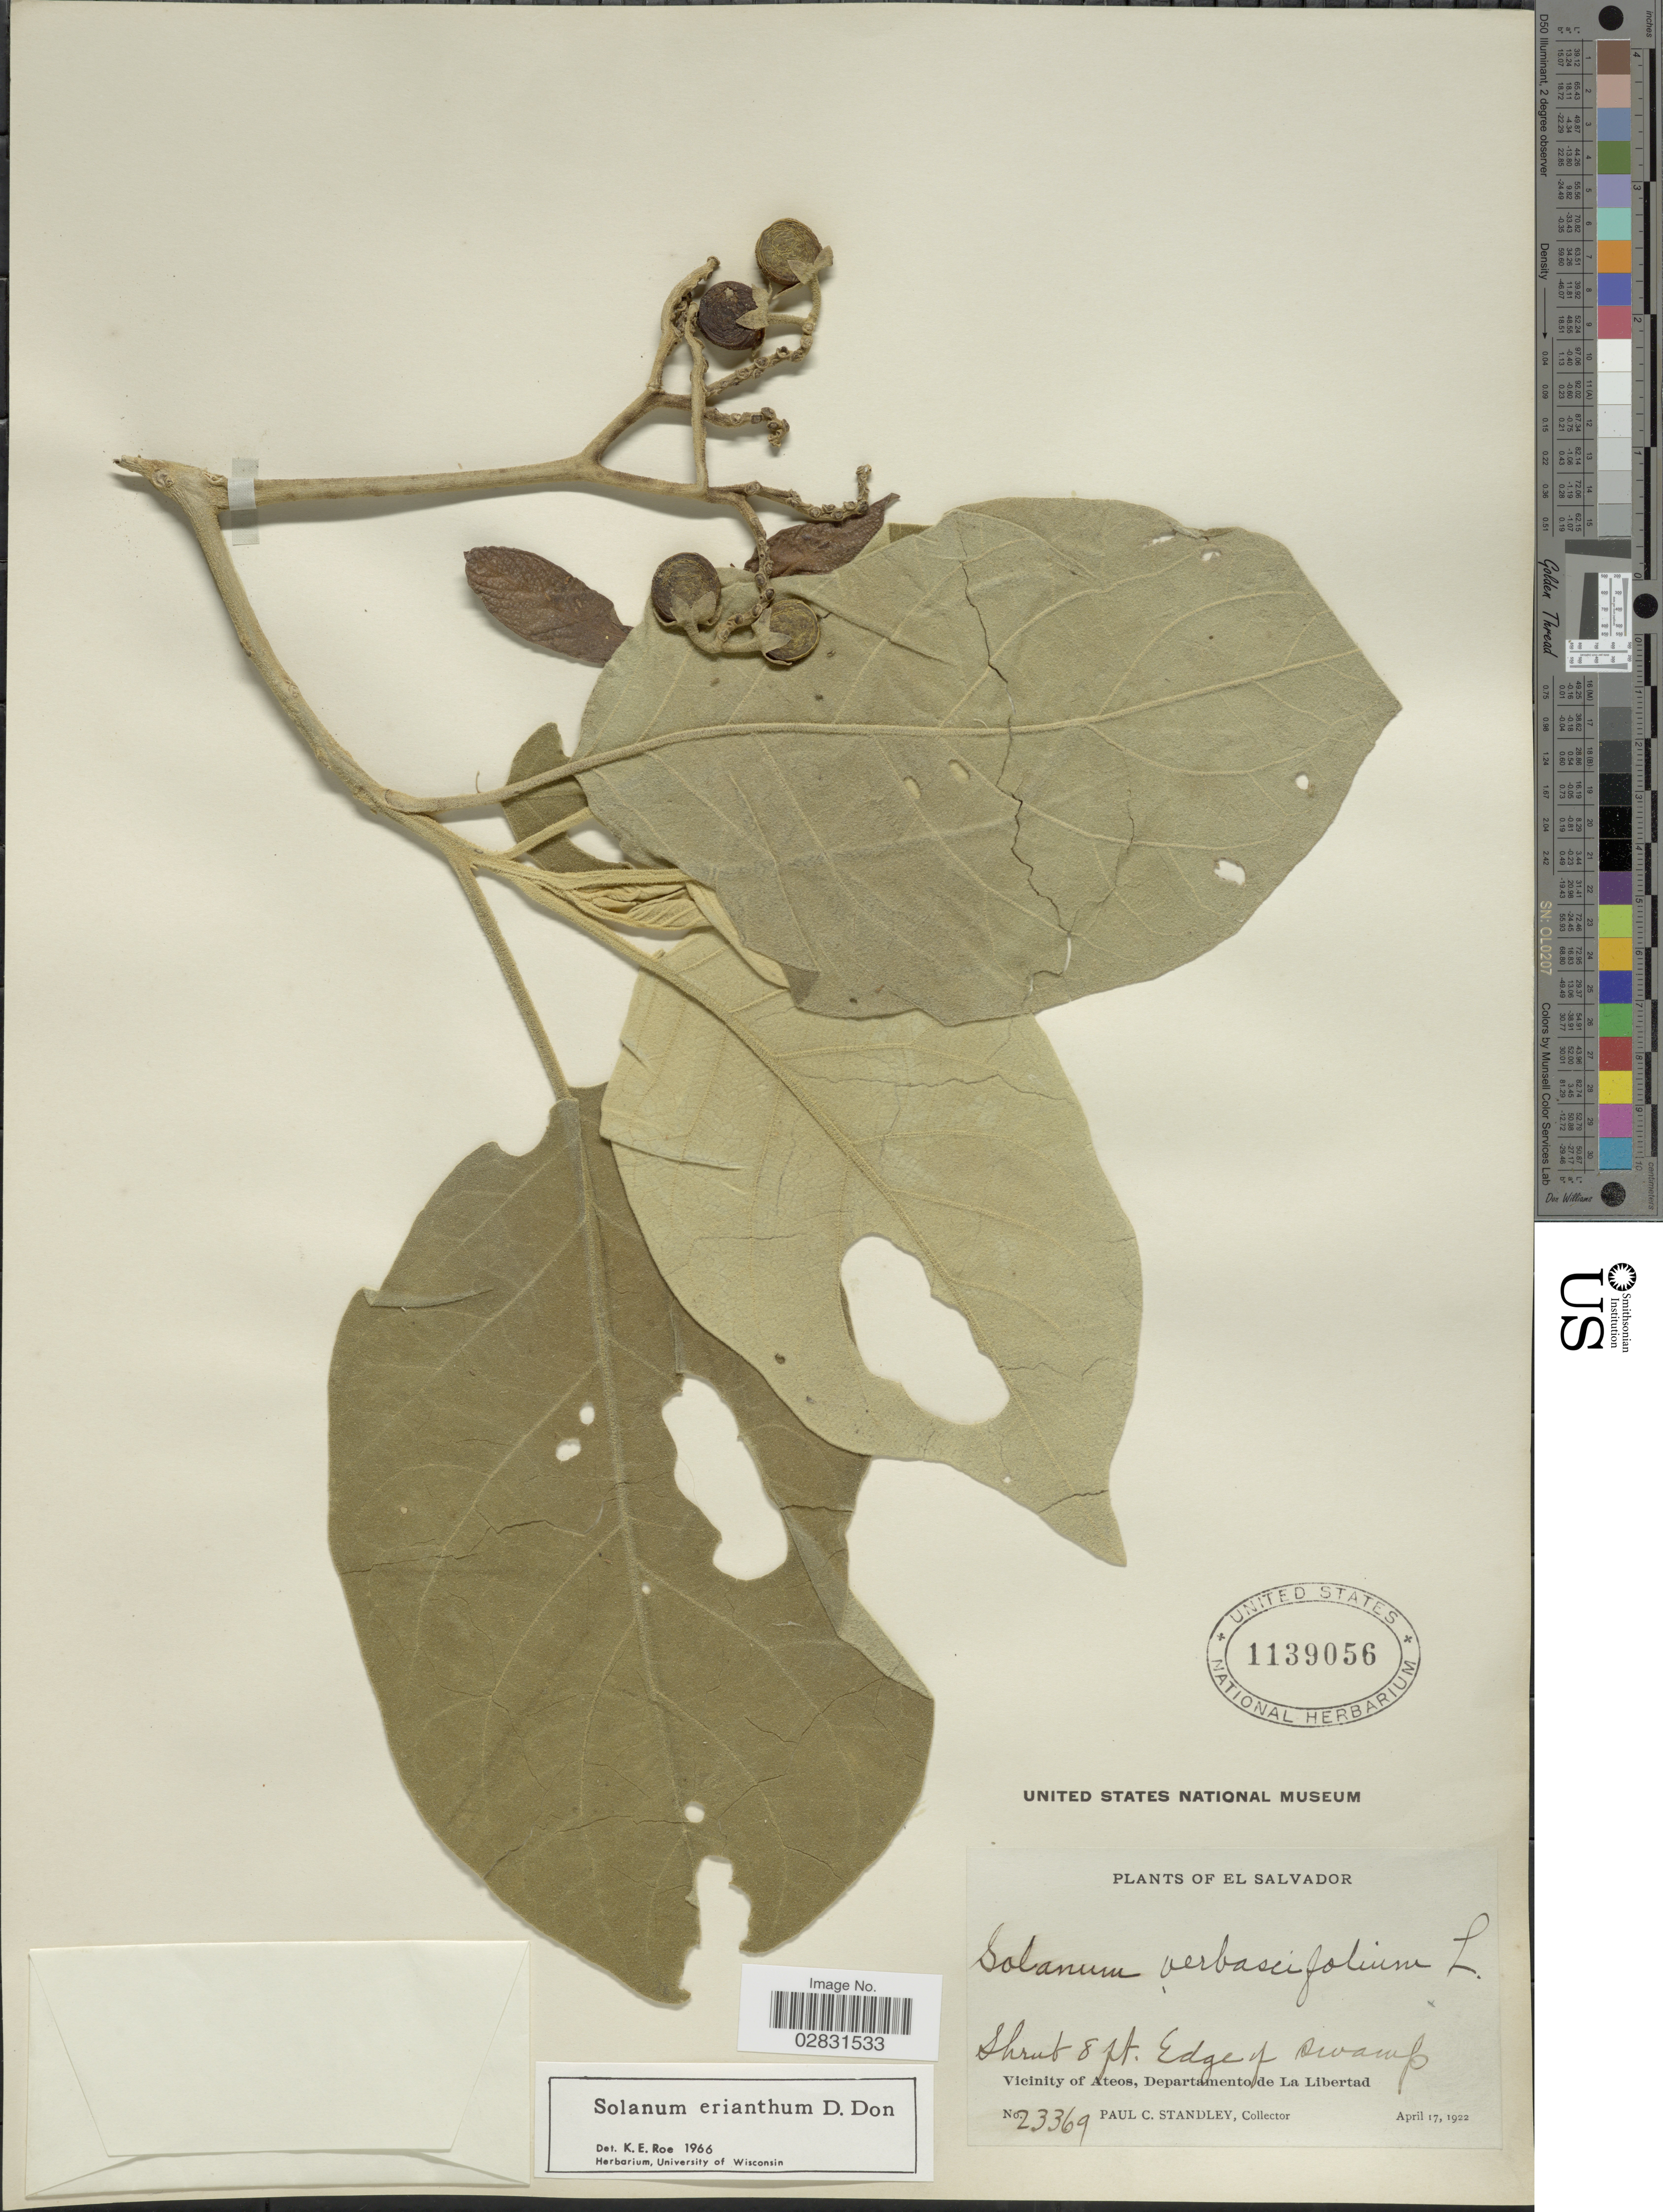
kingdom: Plantae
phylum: Tracheophyta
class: Magnoliopsida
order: Solanales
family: Solanaceae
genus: Solanum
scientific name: Solanum erianthum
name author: D. Don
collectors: P. C. Standley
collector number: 23369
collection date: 1922-04-17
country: El Salvador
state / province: La Libertad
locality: Vicinity of Ateos, Departamento de La Libertad.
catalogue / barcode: US 1139056